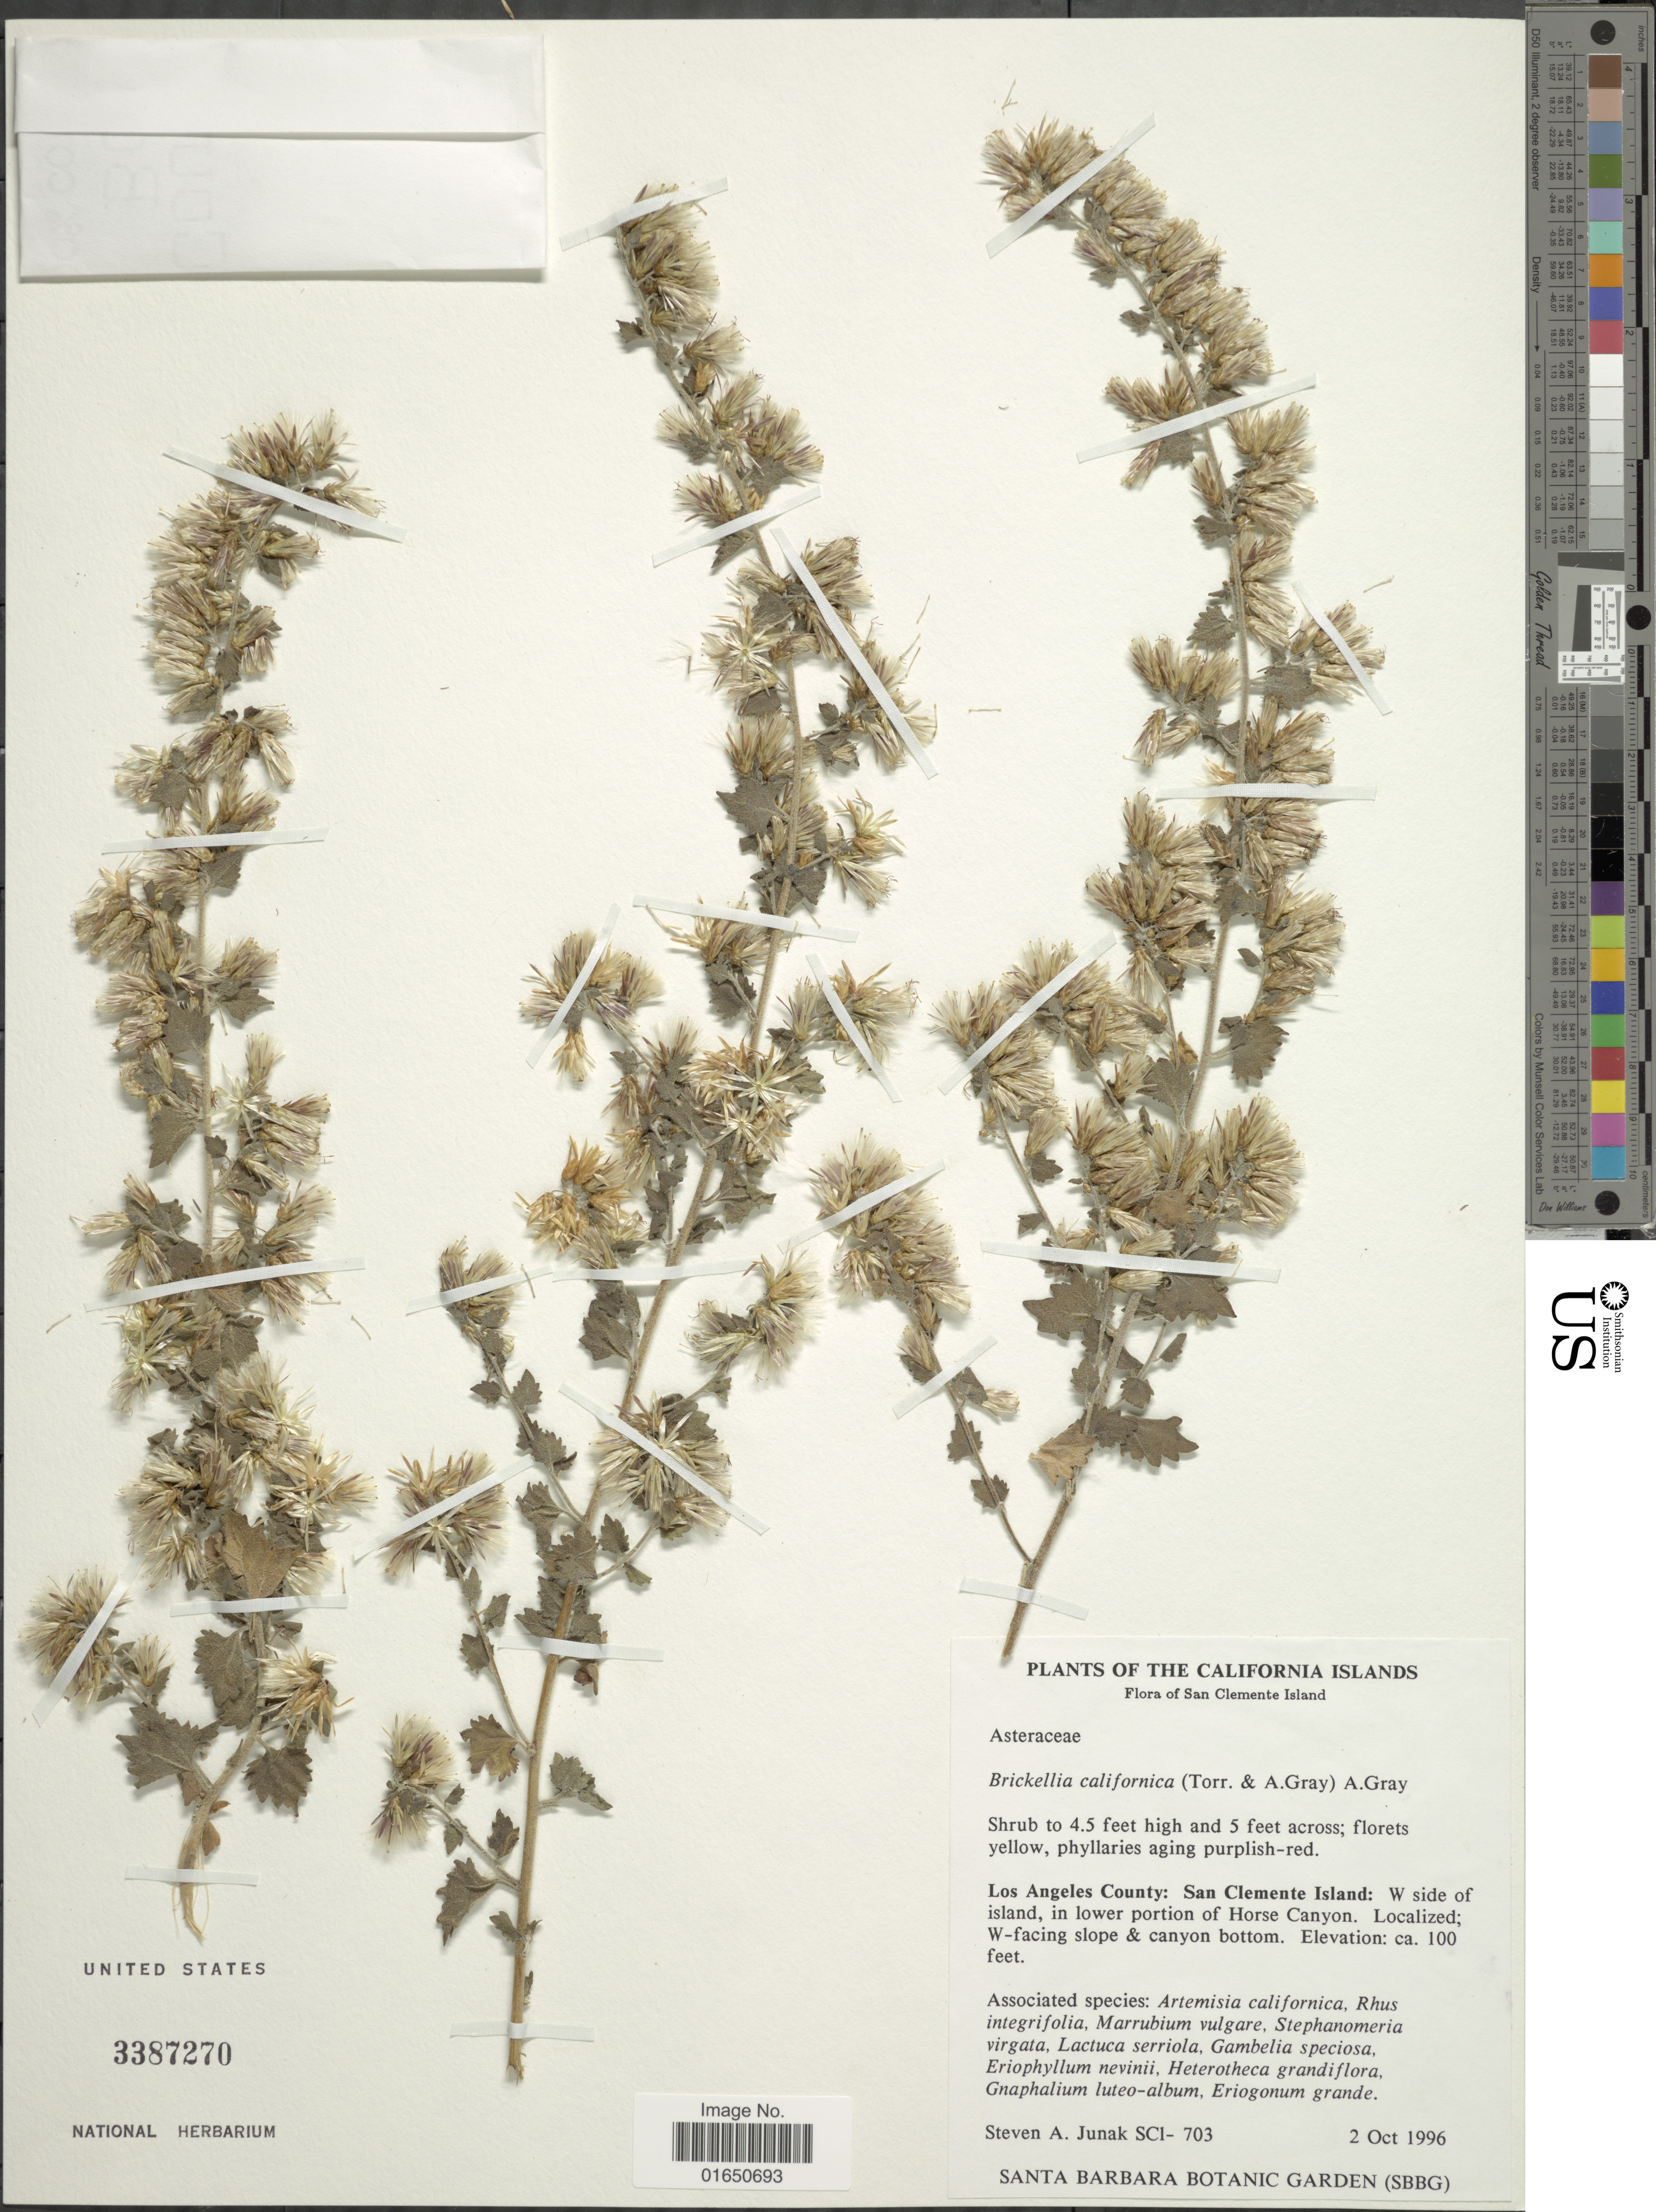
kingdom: Plantae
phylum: Tracheophyta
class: Magnoliopsida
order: Asterales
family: Asteraceae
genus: Brickellia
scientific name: Brickellia californica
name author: (Torr. & A. Gray) A. Gray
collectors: S. Junak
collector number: SCI- 703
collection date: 1996-10-02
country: United States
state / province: California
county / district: Los Angeles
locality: California Islands. San Clemente Island. Los Angeles County: W side of island, in lower portion of Horse Canyon. W-facing slope & canyon bottom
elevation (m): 30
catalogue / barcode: US 3387270